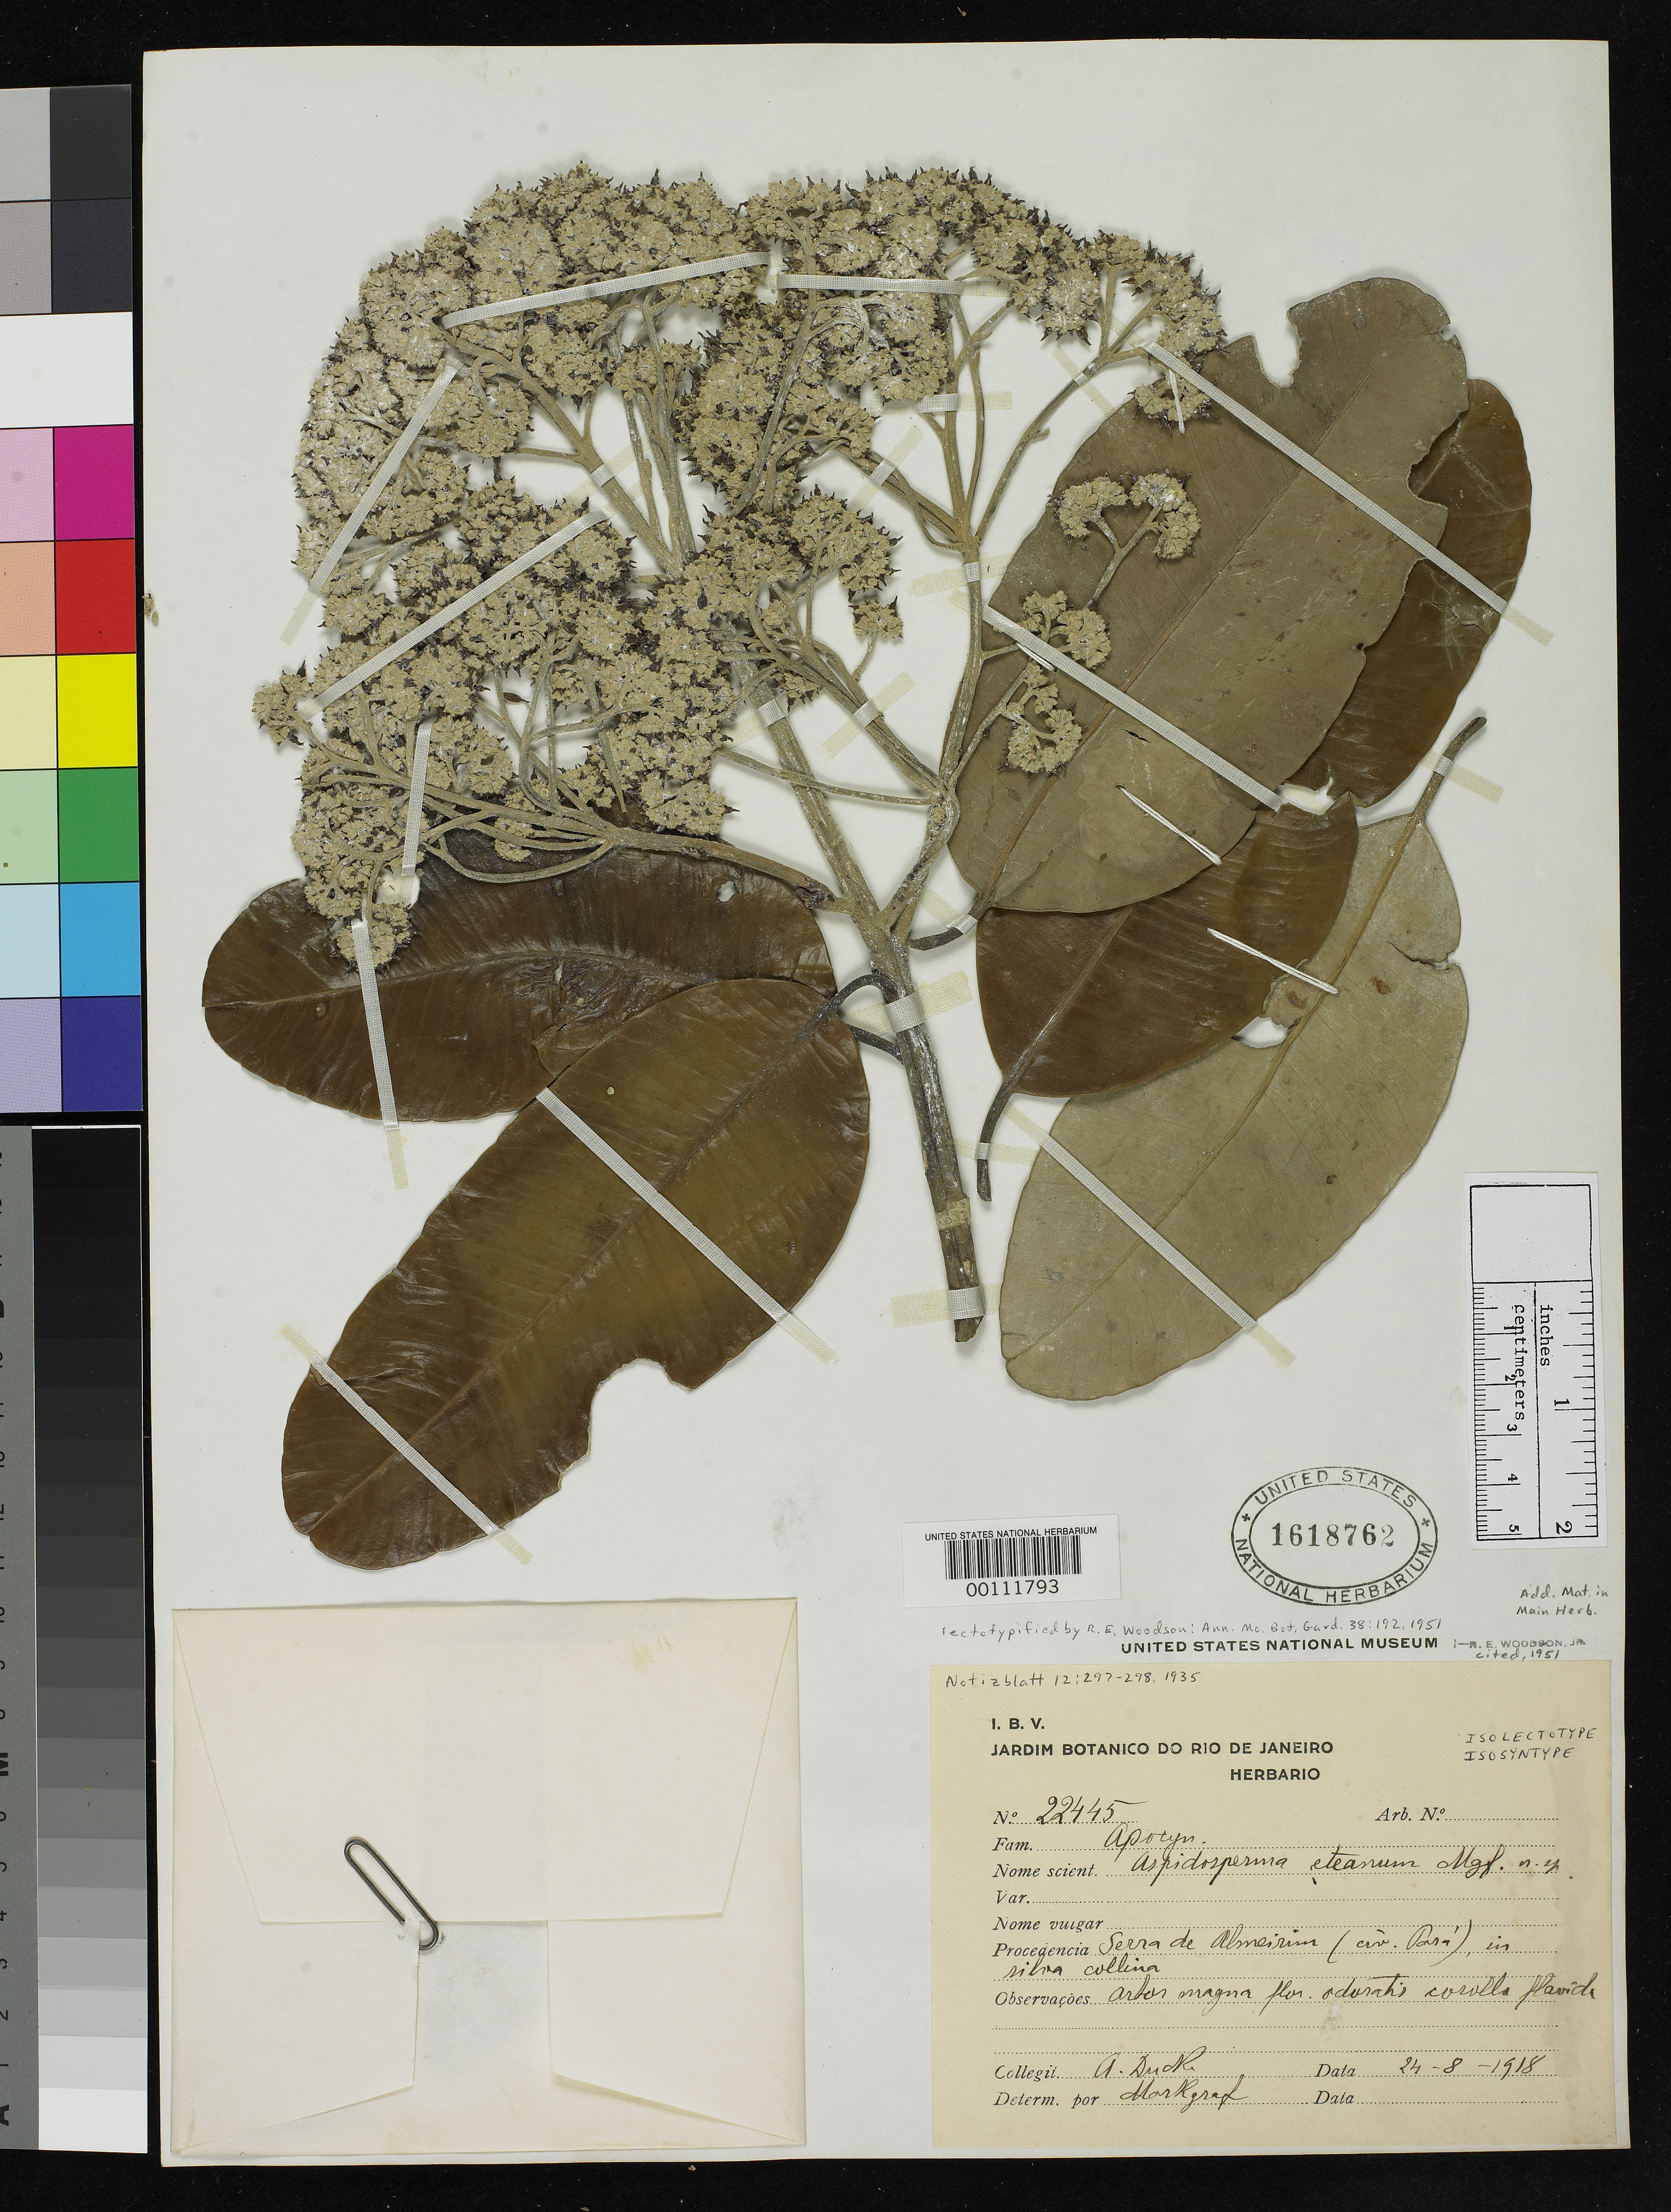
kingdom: Plantae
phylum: Tracheophyta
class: Magnoliopsida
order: Gentianales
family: Apocynaceae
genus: Aspidosperma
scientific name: Aspidosperma eteanum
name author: Markgr.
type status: Isolectotype; Isosyntype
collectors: A. Ducke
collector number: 22445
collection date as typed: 24 Aug 1918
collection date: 1918-08-24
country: Brazil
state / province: Pará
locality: Serra de Almeirim.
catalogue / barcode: US 1618762